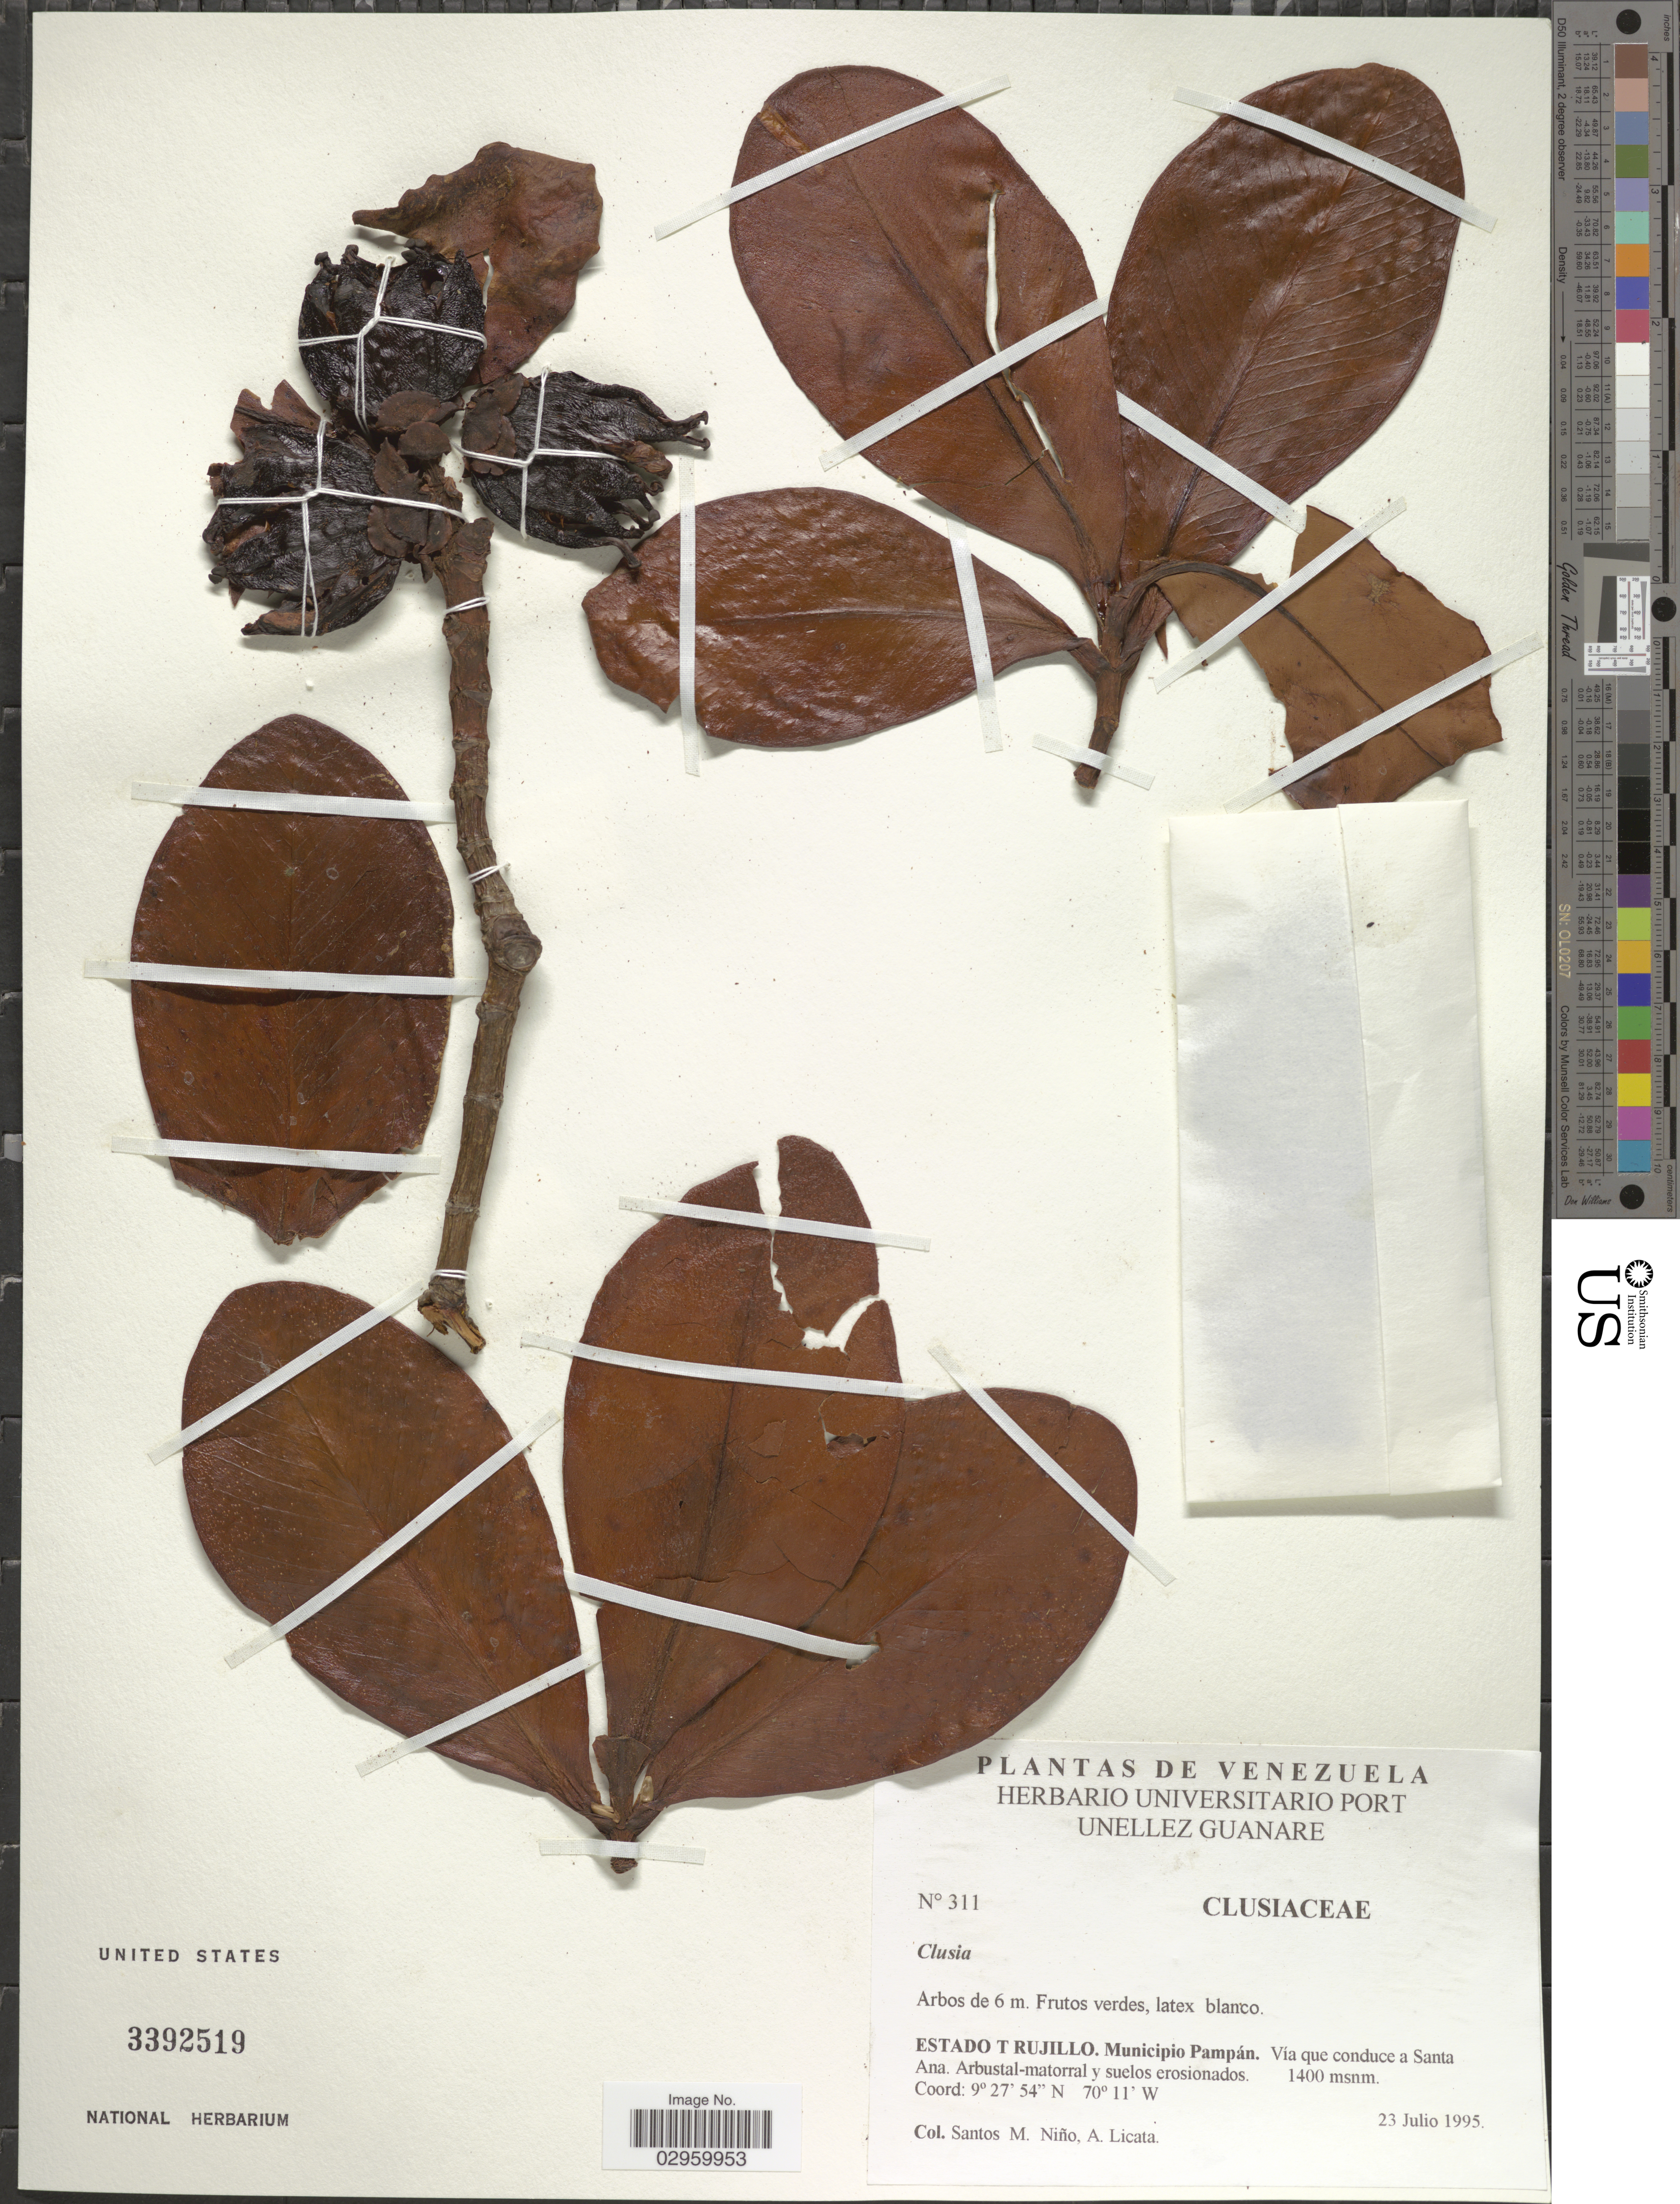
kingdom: Plantae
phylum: Tracheophyta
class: Magnoliopsida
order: Malpighiales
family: Clusiaceae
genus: Clusia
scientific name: Clusia sp.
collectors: S. M. Niño & A. Licata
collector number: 311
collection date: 1995-07-23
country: Venezuela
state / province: Trujillo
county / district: Pampán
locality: Vía que conduce a Santa Ana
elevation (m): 1400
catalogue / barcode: US 3392519